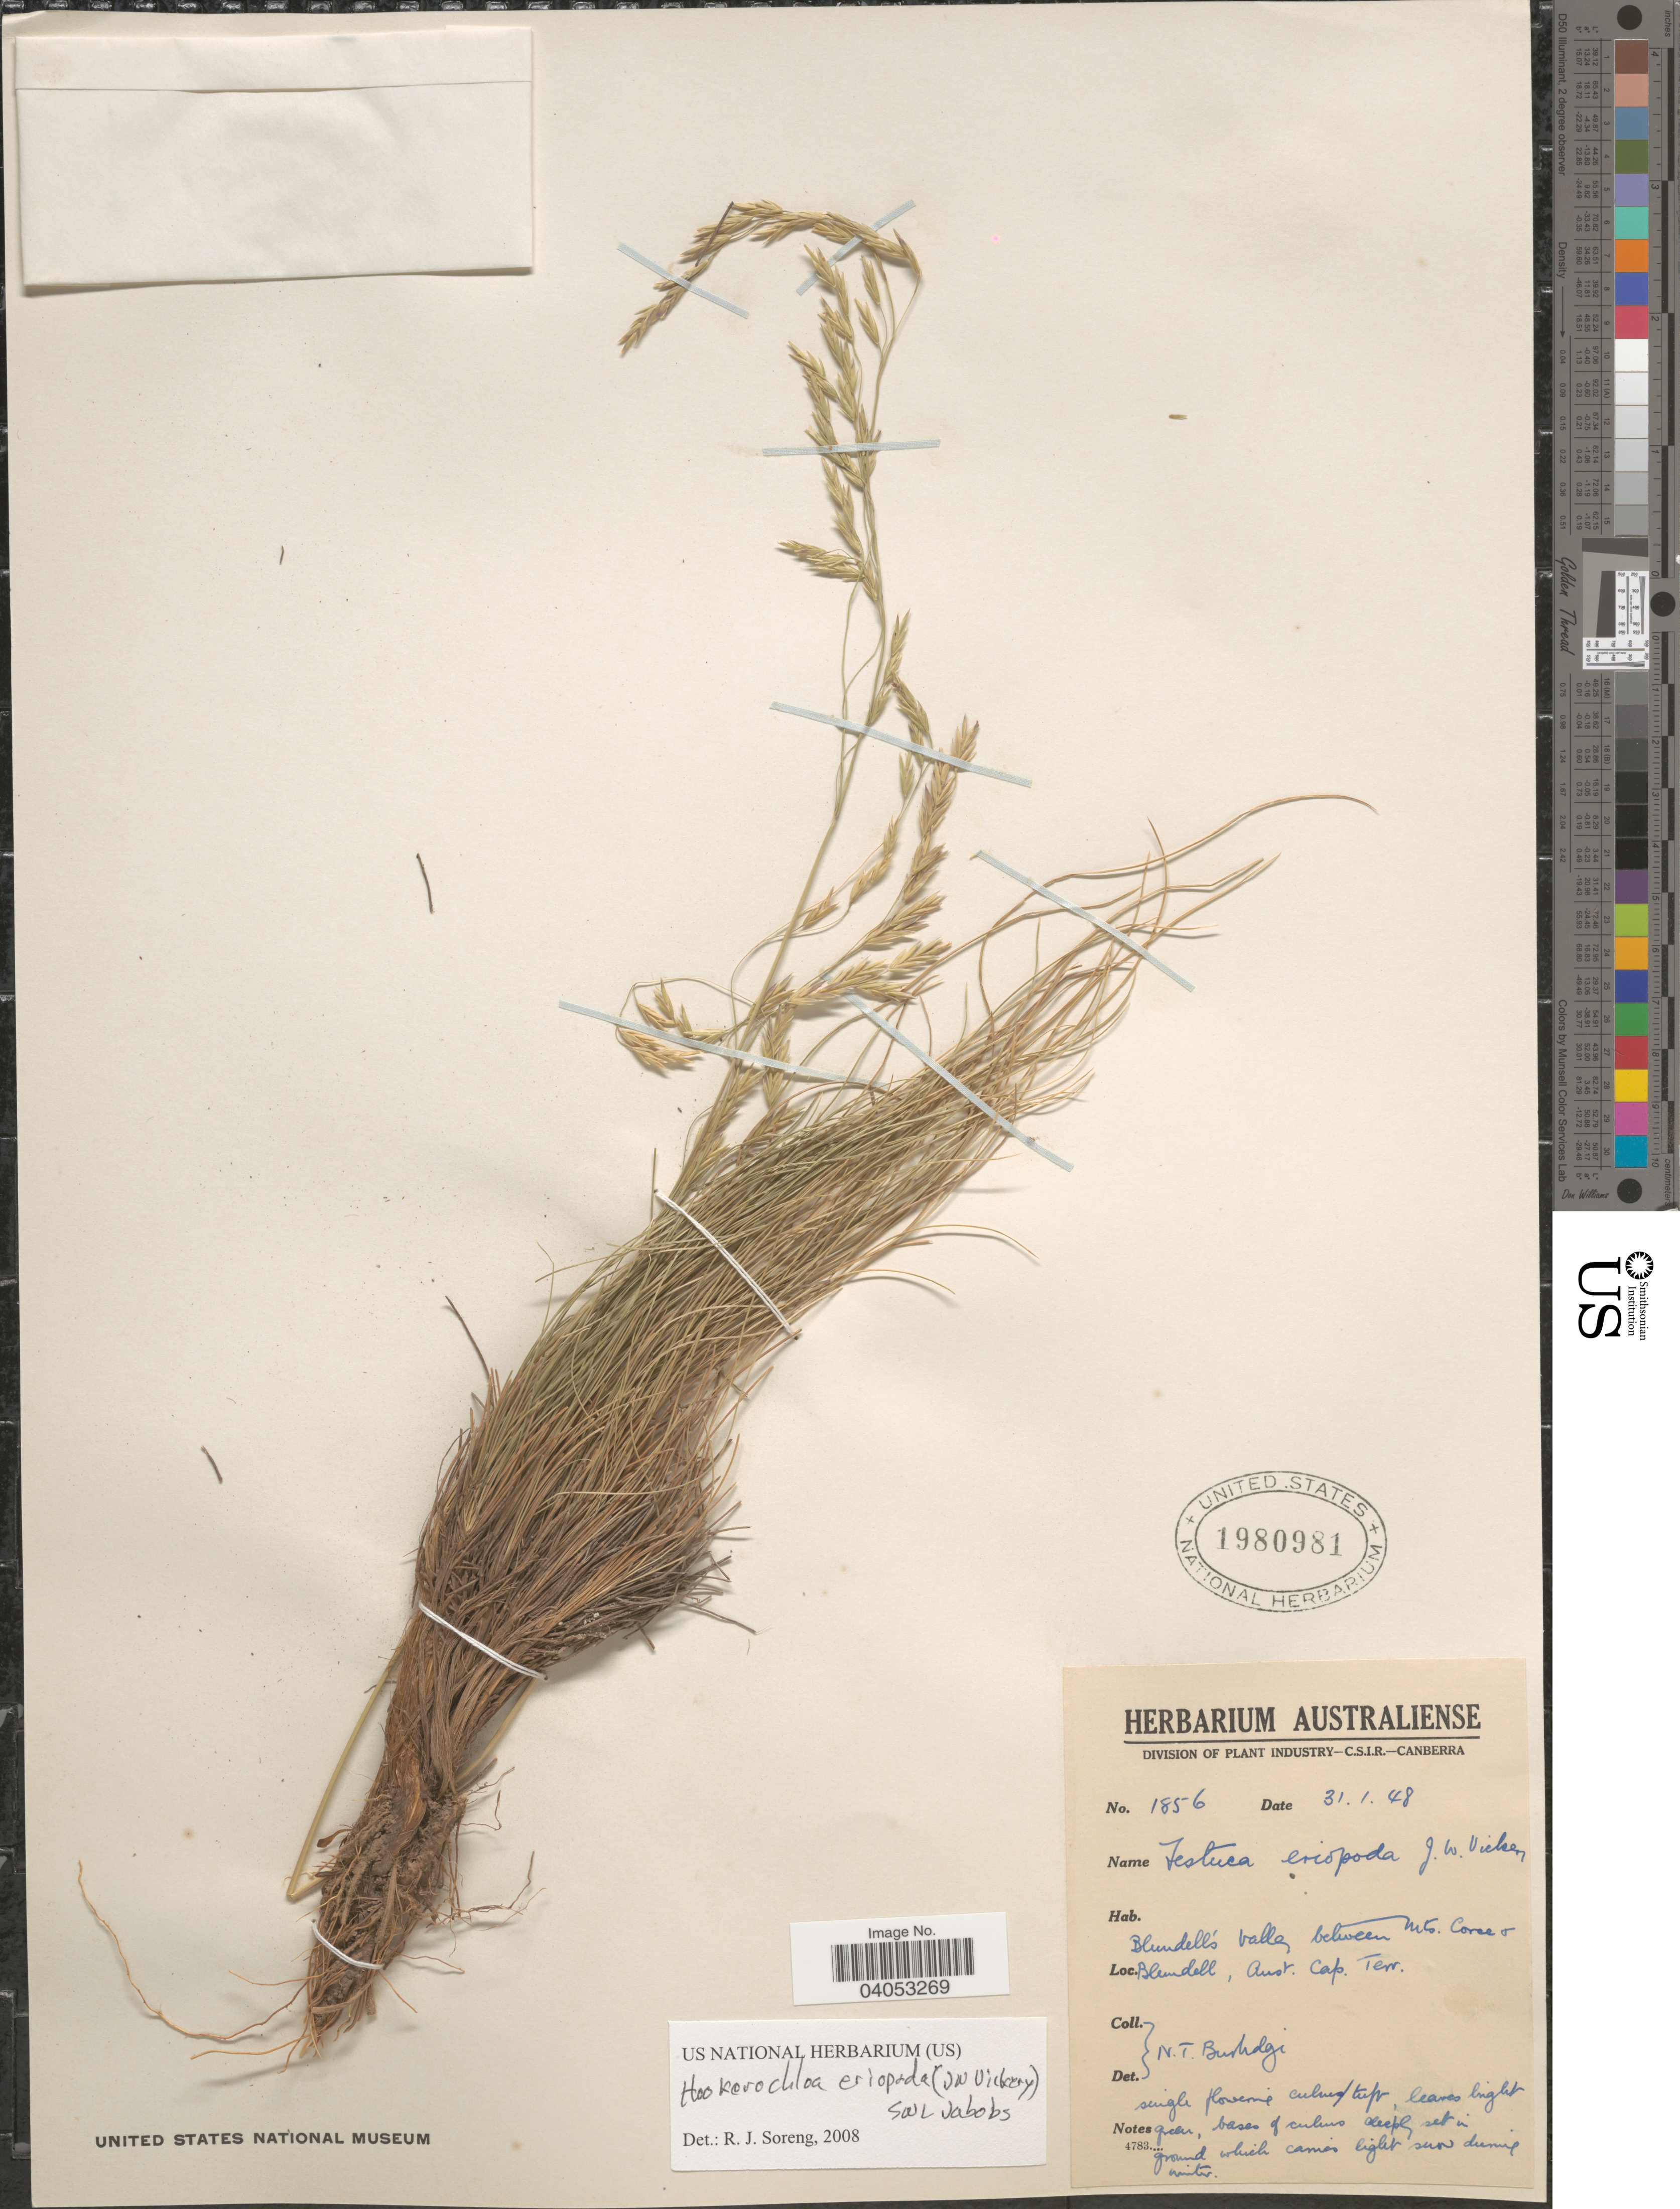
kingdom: Plantae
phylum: Tracheophyta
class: Liliopsida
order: Poales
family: Poaceae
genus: Hookerochloa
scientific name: Hookerochloa eriopoda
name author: (Vickery) S.W.L. Jacobs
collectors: N. T. Burbidge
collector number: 1856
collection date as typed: Transcribed d/m/y: 31/1/48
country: Australia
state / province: Australian Capital Territory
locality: Blundell's Valle between Mts. Coree & Blundell, Aust. Cap. Terr.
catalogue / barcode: US 1980981